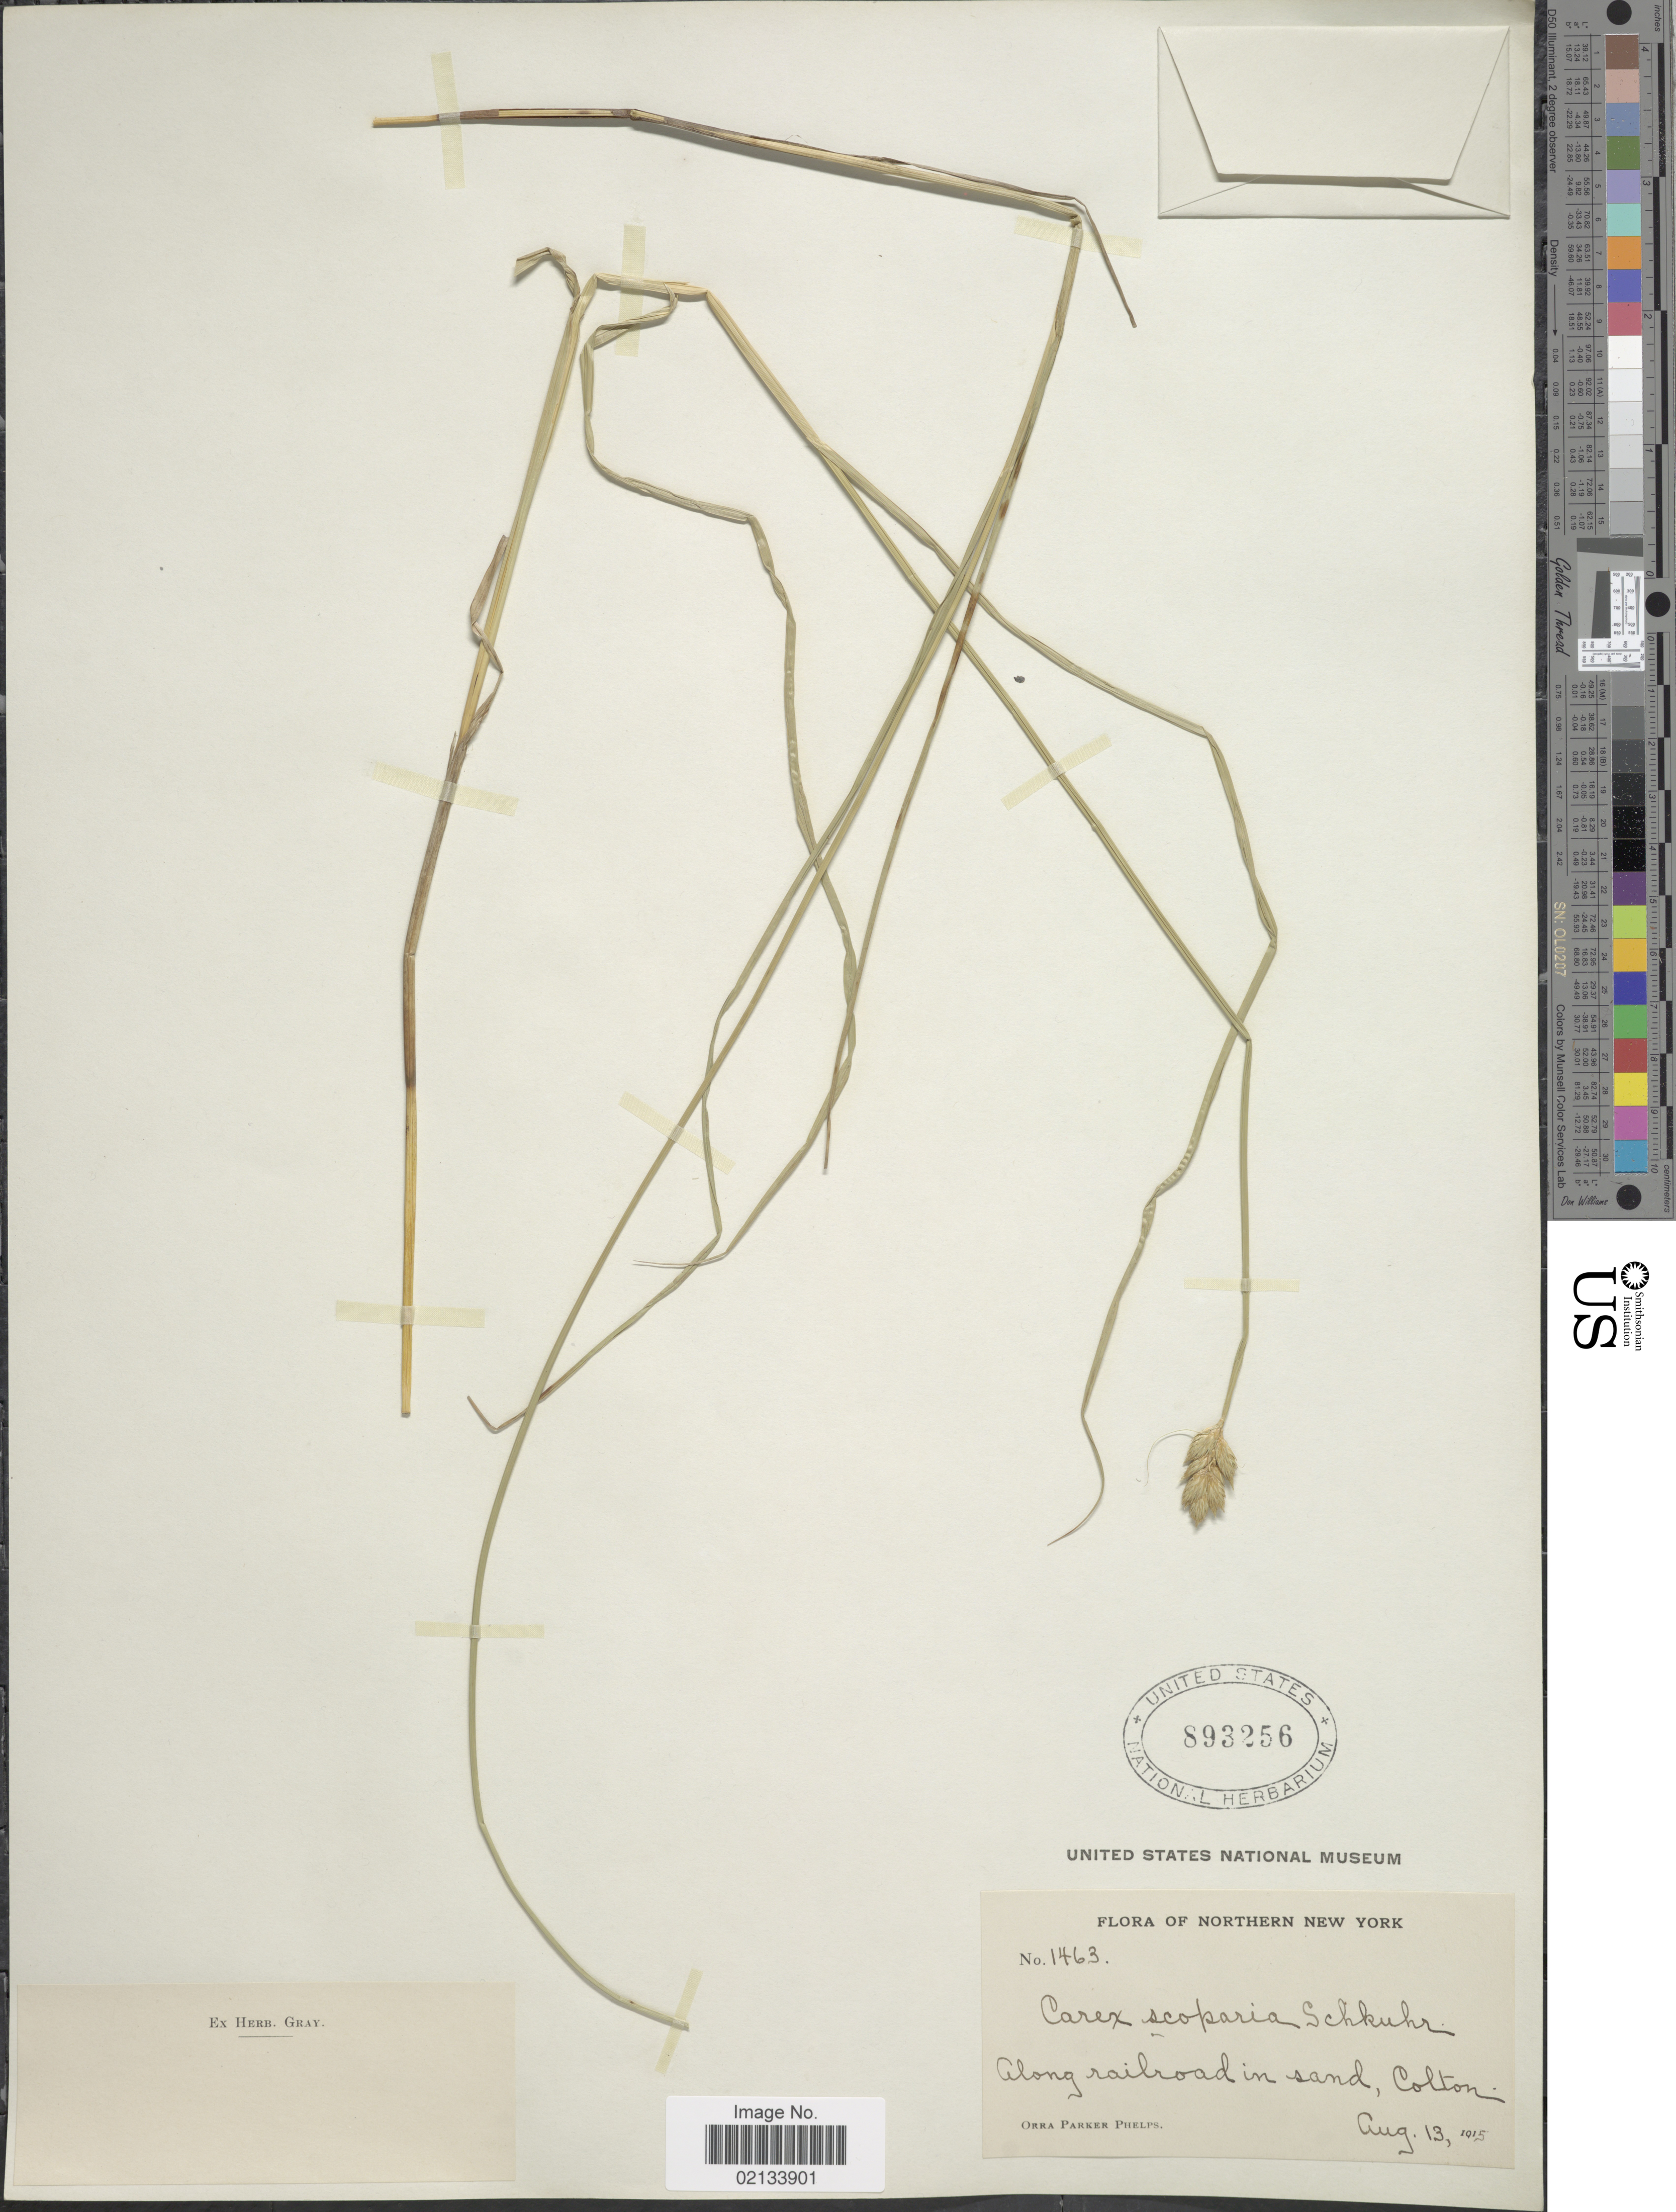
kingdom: Plantae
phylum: Tracheophyta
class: Liliopsida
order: Poales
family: Cyperaceae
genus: Carex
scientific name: Carex scoparia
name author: Schkuhr ex Willd.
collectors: O. P. Phelps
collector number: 1463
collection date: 1915-08-13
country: United States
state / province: New York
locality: Northern New York, along railroad in sand, Colton.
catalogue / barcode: US 893256